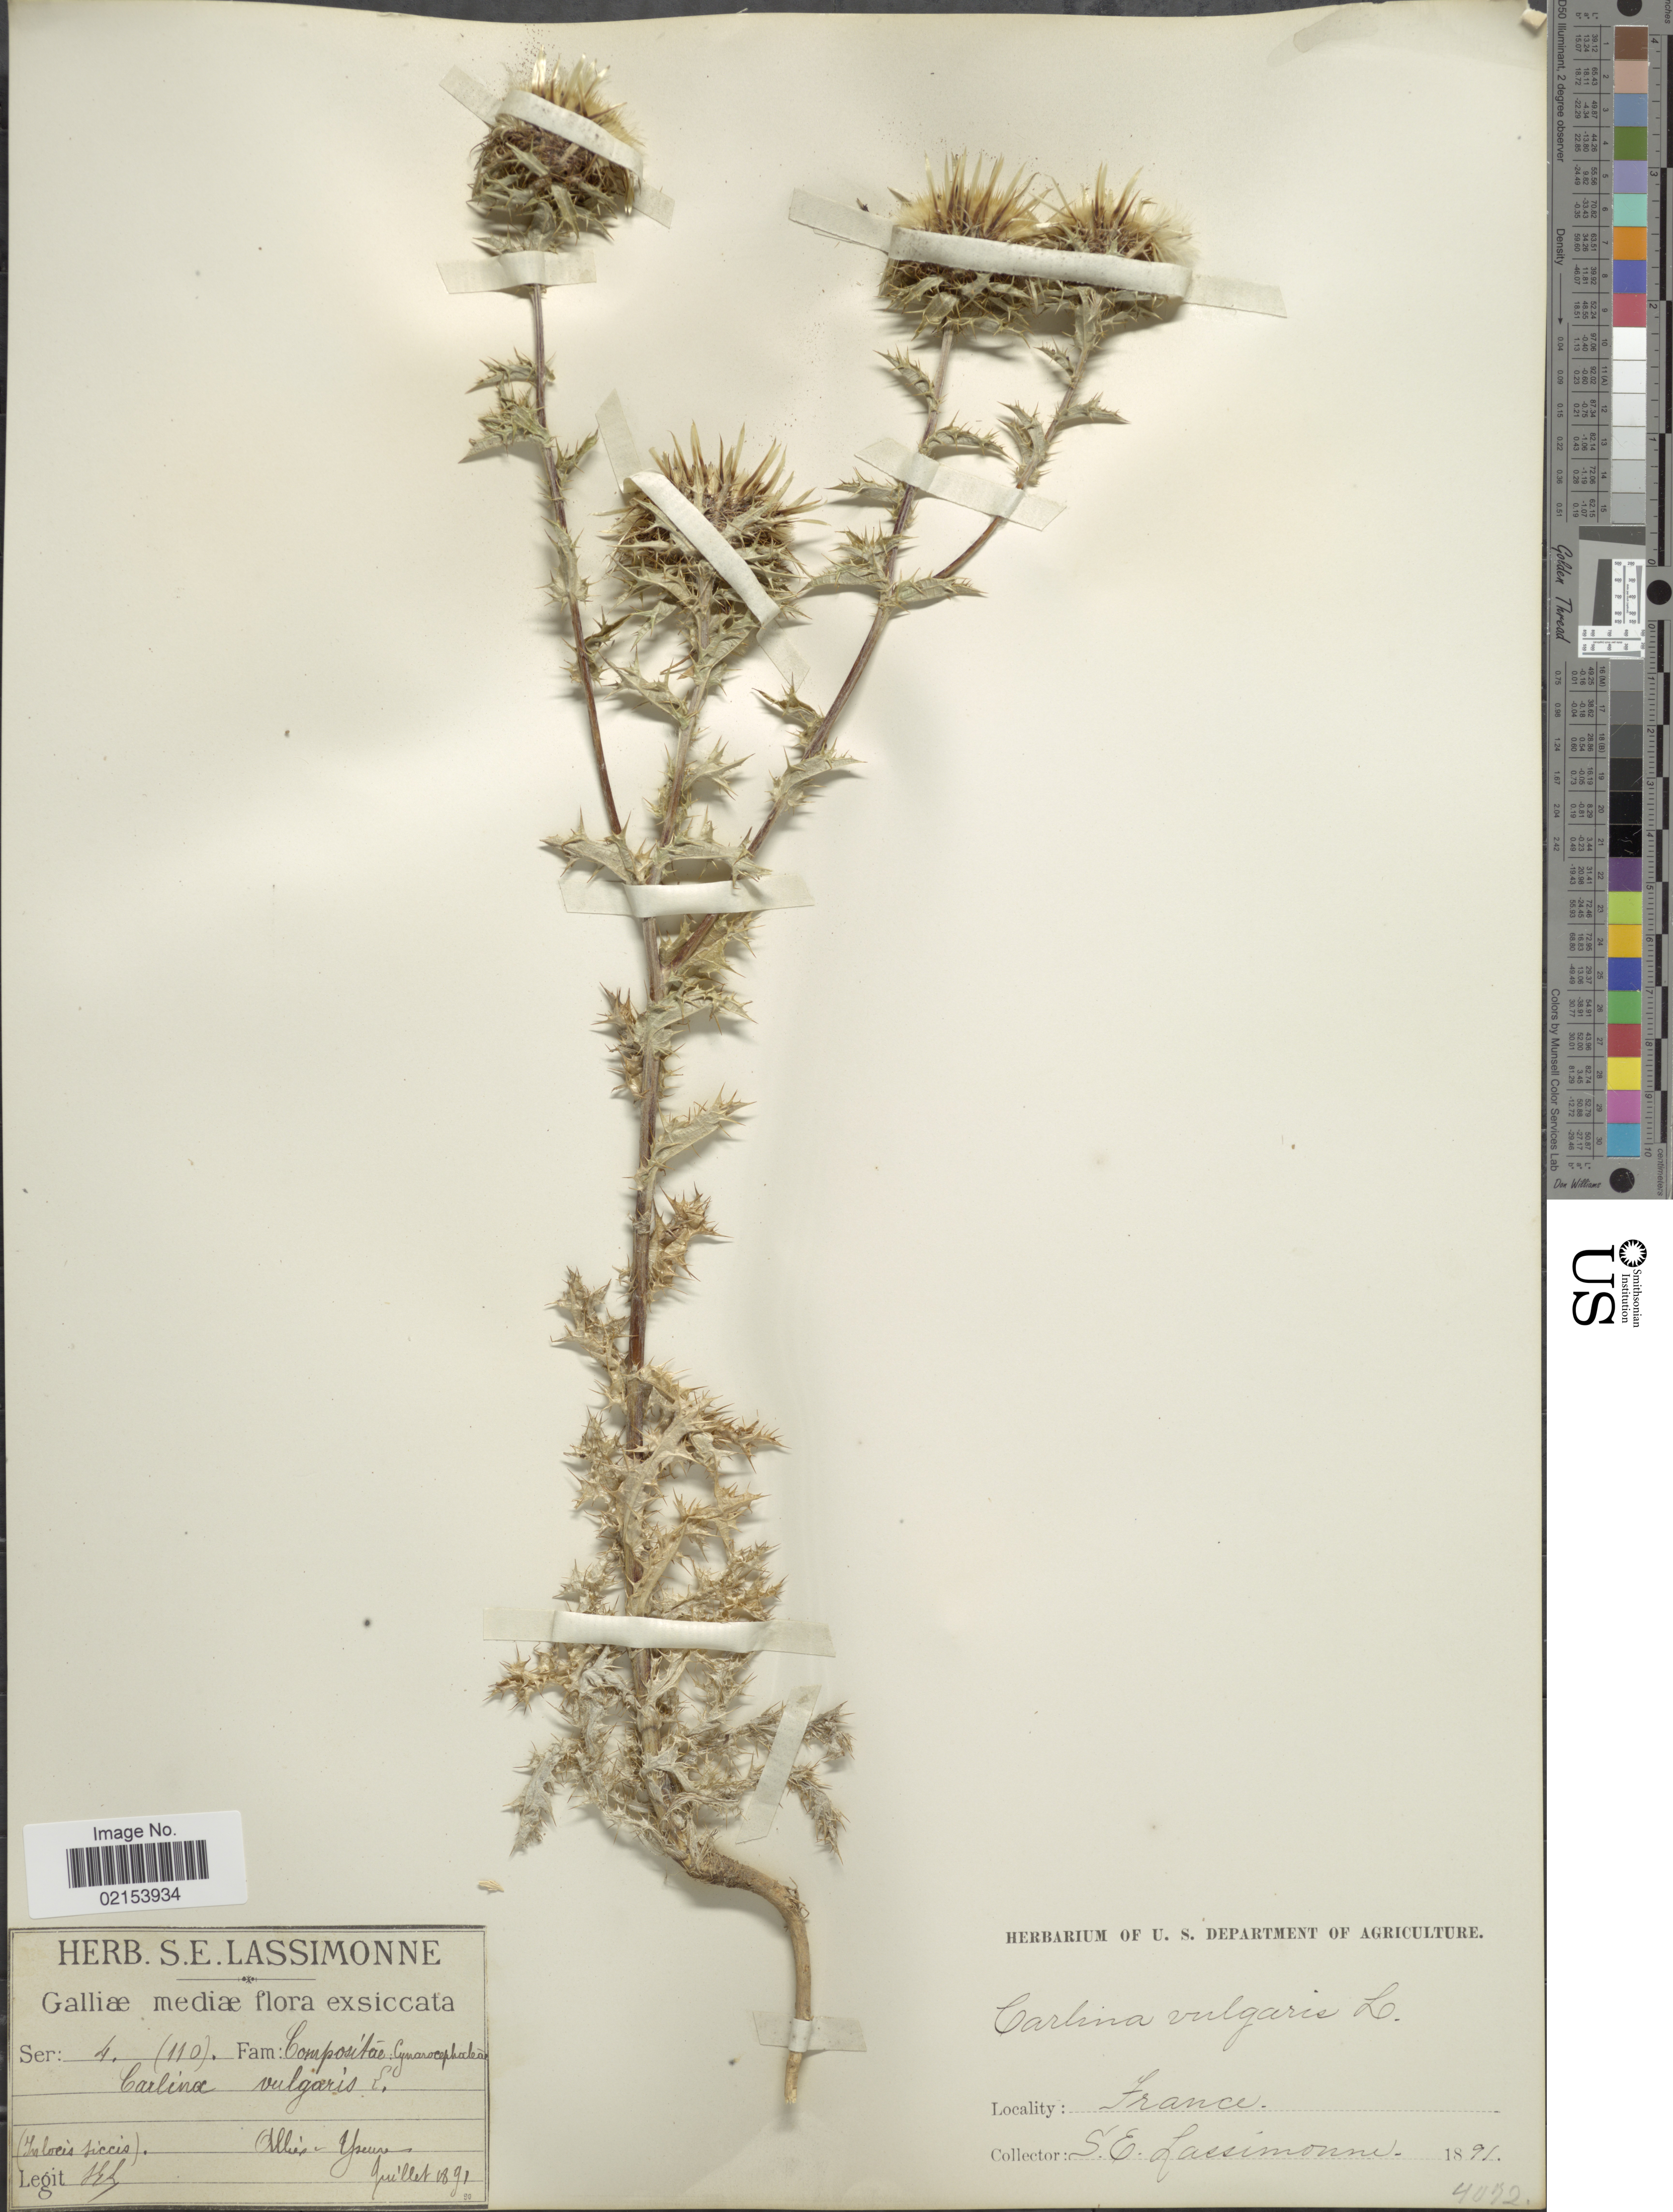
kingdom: Plantae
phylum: Tracheophyta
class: Magnoliopsida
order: Asterales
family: Asteraceae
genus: Carlina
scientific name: Carlina vulgaris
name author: L.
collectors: S. Lassimonne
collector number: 4 (110)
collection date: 1891-07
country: France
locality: Galliae mediae, Allien-Yoeure